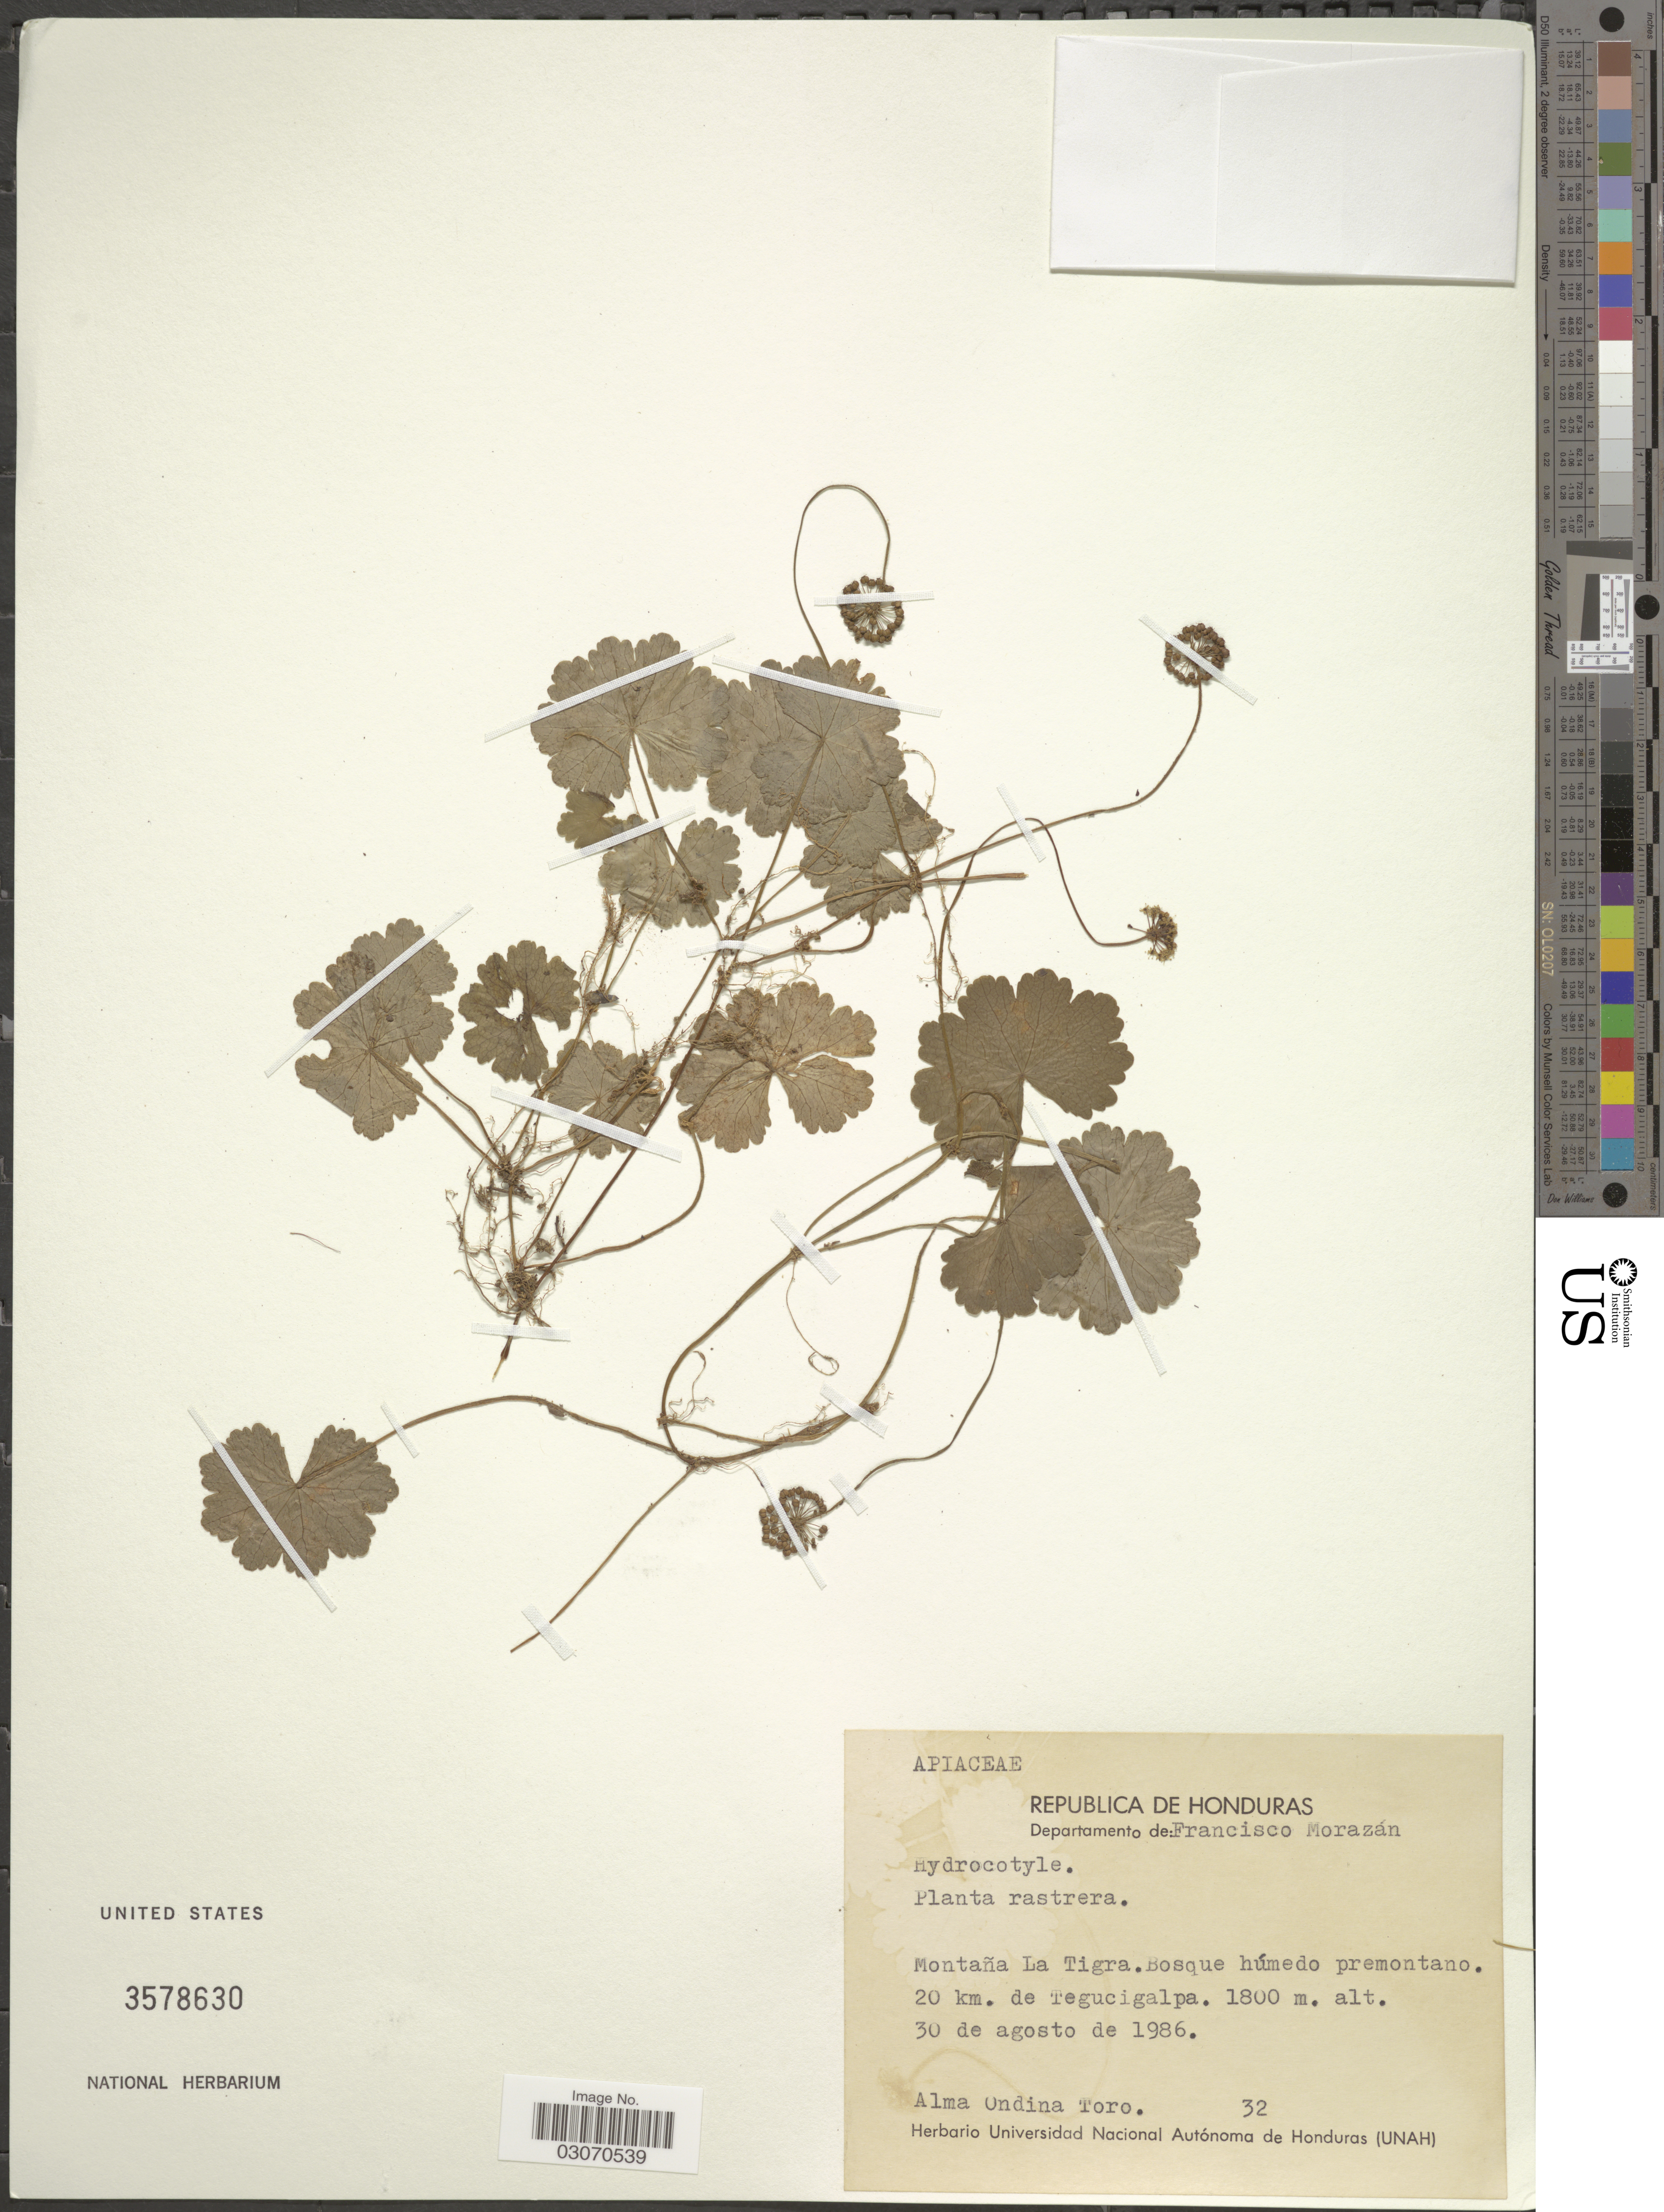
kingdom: Plantae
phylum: Tracheophyta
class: Magnoliopsida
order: Apiales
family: Araliaceae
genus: Hydrocotyle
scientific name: Hydrocotyle sp.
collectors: A. Toro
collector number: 32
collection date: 1986-08-30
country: Honduras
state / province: Fco. Morazán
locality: Departamento de Francisco Morazán, Montaña La Tigra. 20 km. de Tegucigalpa.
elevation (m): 1800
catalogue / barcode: US 3578630